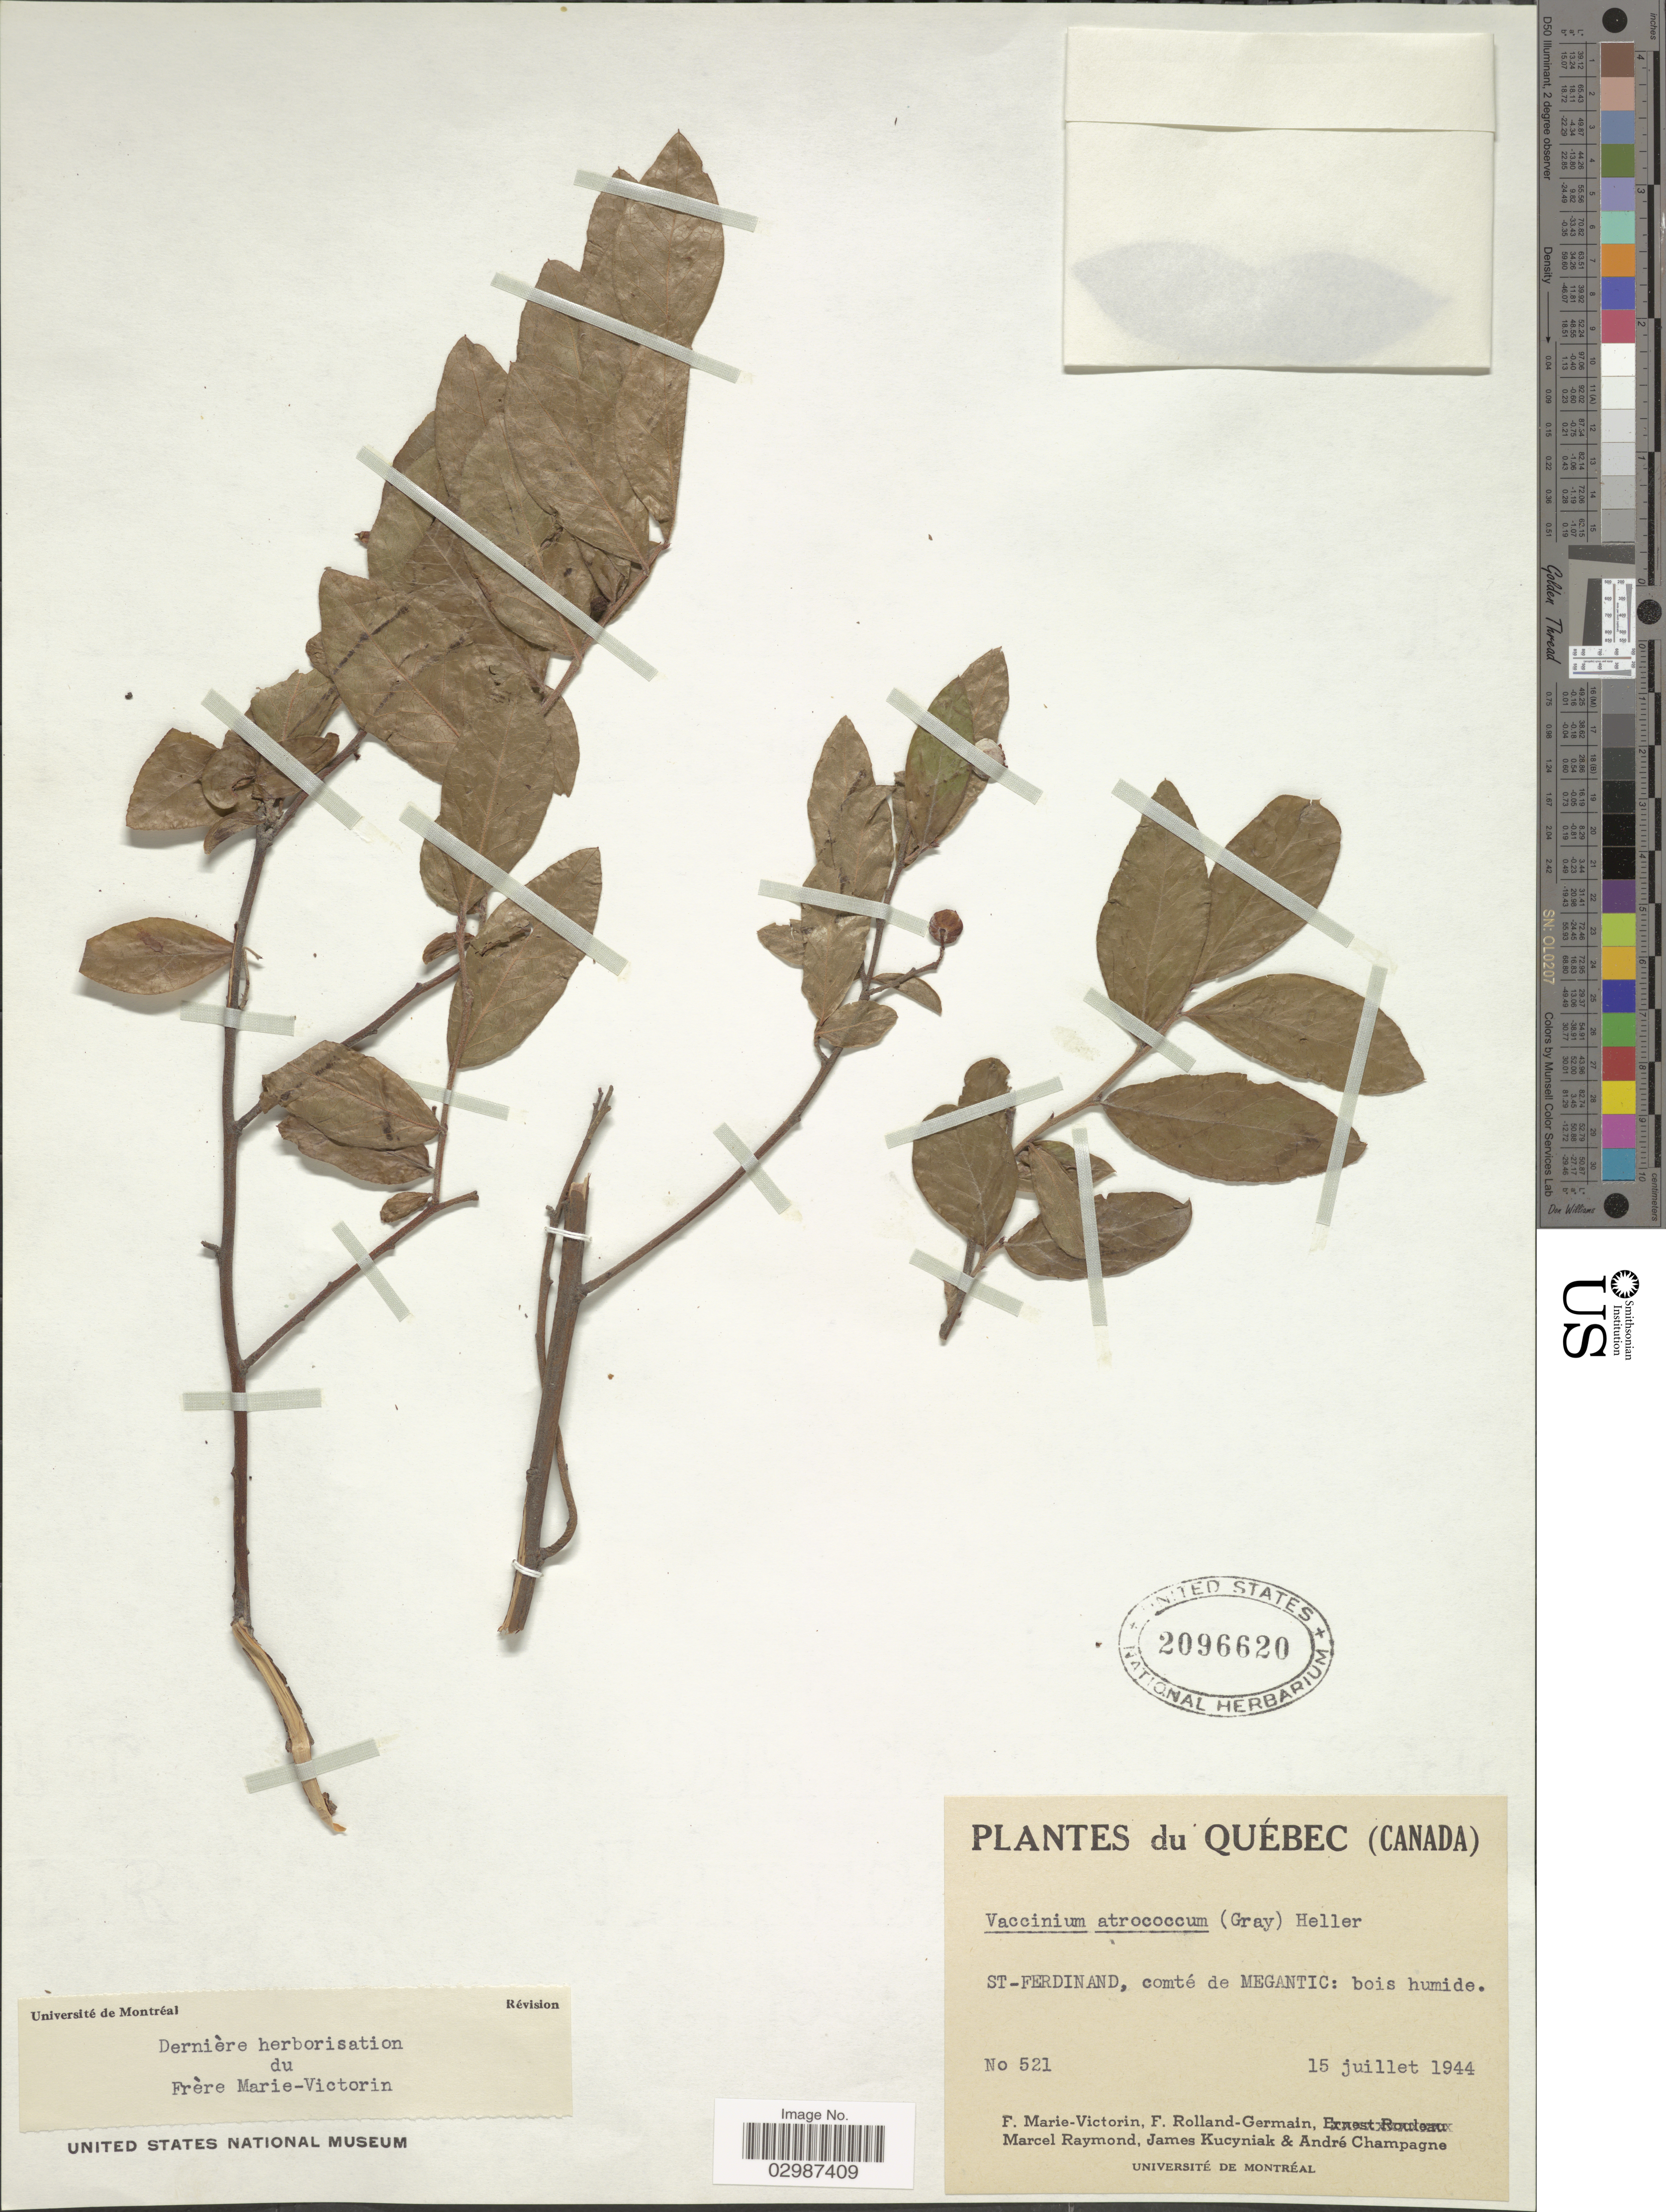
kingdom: Plantae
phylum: Tracheophyta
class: Magnoliopsida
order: Ericales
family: Ericaceae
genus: Vaccinium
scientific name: Vaccinium atrococcum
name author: (A. Gray) A. Heller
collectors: F. Marie-Victorin, Rolland-Germain, M. Raymond, J. Kucyniak & A. Champagne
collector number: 521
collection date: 1944-07-15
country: Canada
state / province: Quebec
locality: St-Ferdinand, comté de Megantic.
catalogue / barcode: US 2096620